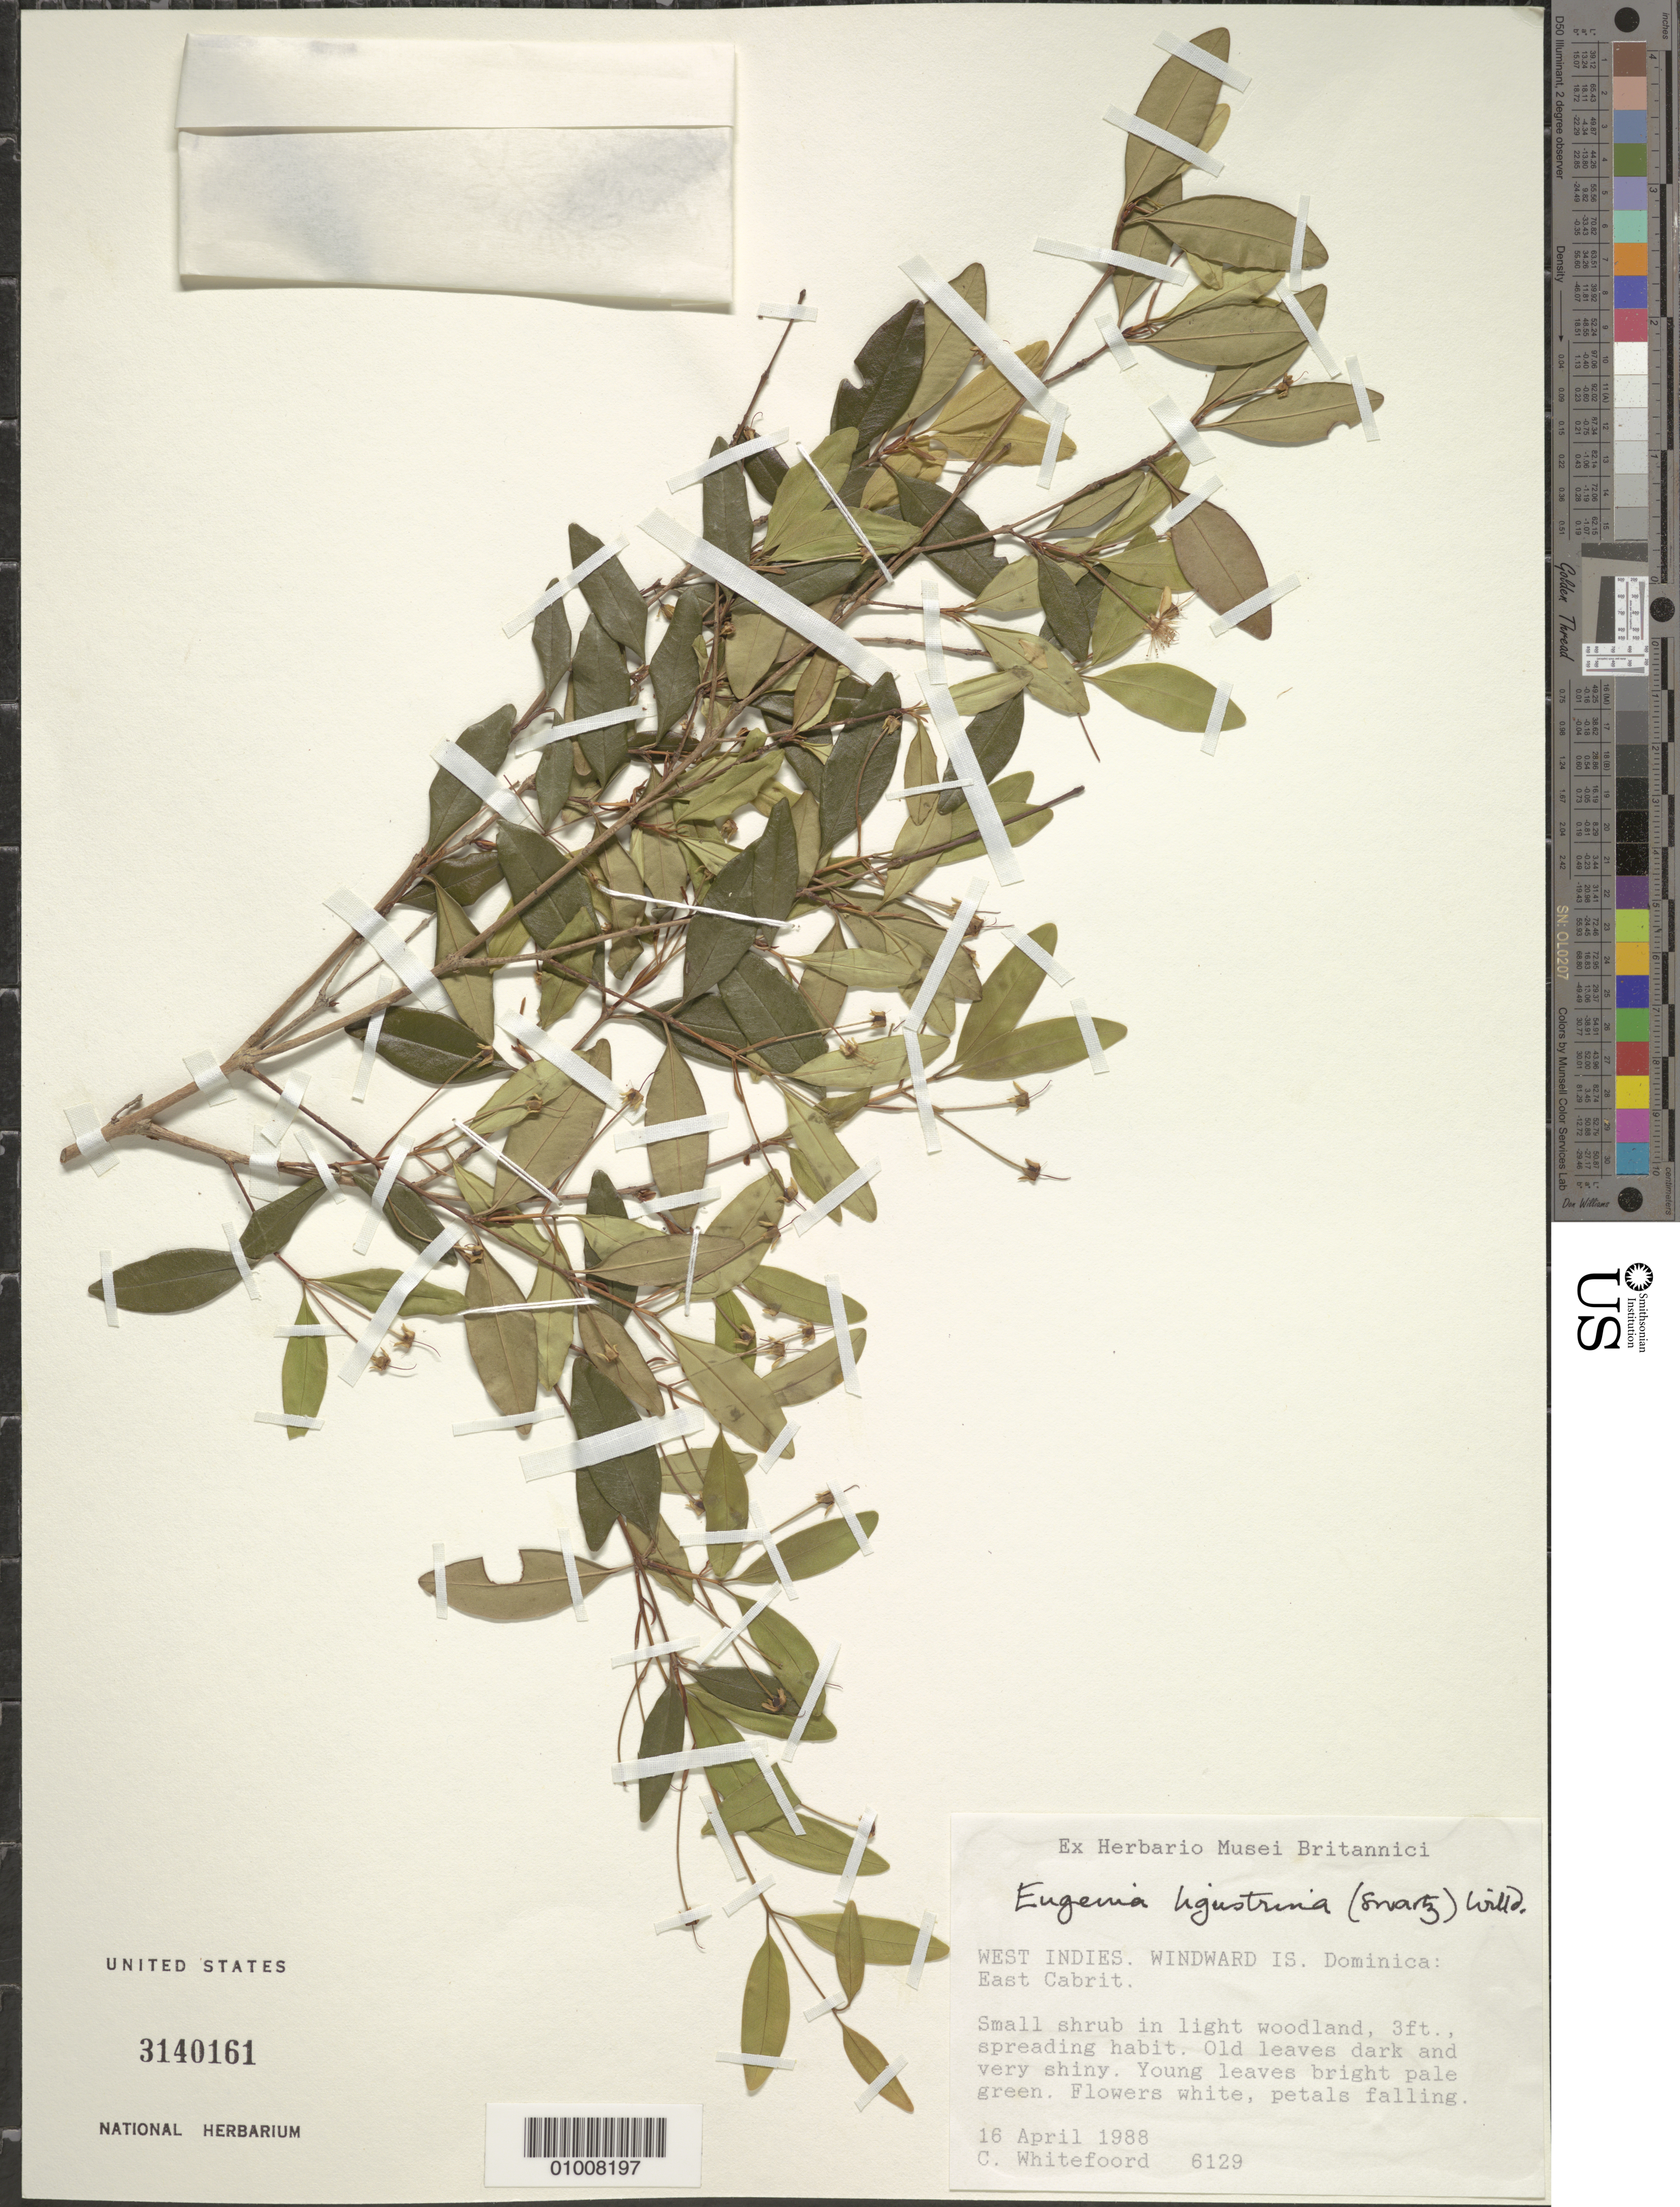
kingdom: Plantae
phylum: Tracheophyta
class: Magnoliopsida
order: Myrtales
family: Myrtaceae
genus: Eugenia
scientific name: Eugenia ligustrina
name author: (Sw.) Willd.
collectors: C. Whitefoord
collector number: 6129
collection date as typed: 16 Apr 1988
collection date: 1988-04-16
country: Dominica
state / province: St. John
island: Dominica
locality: East Cabrit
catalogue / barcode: US 3140161